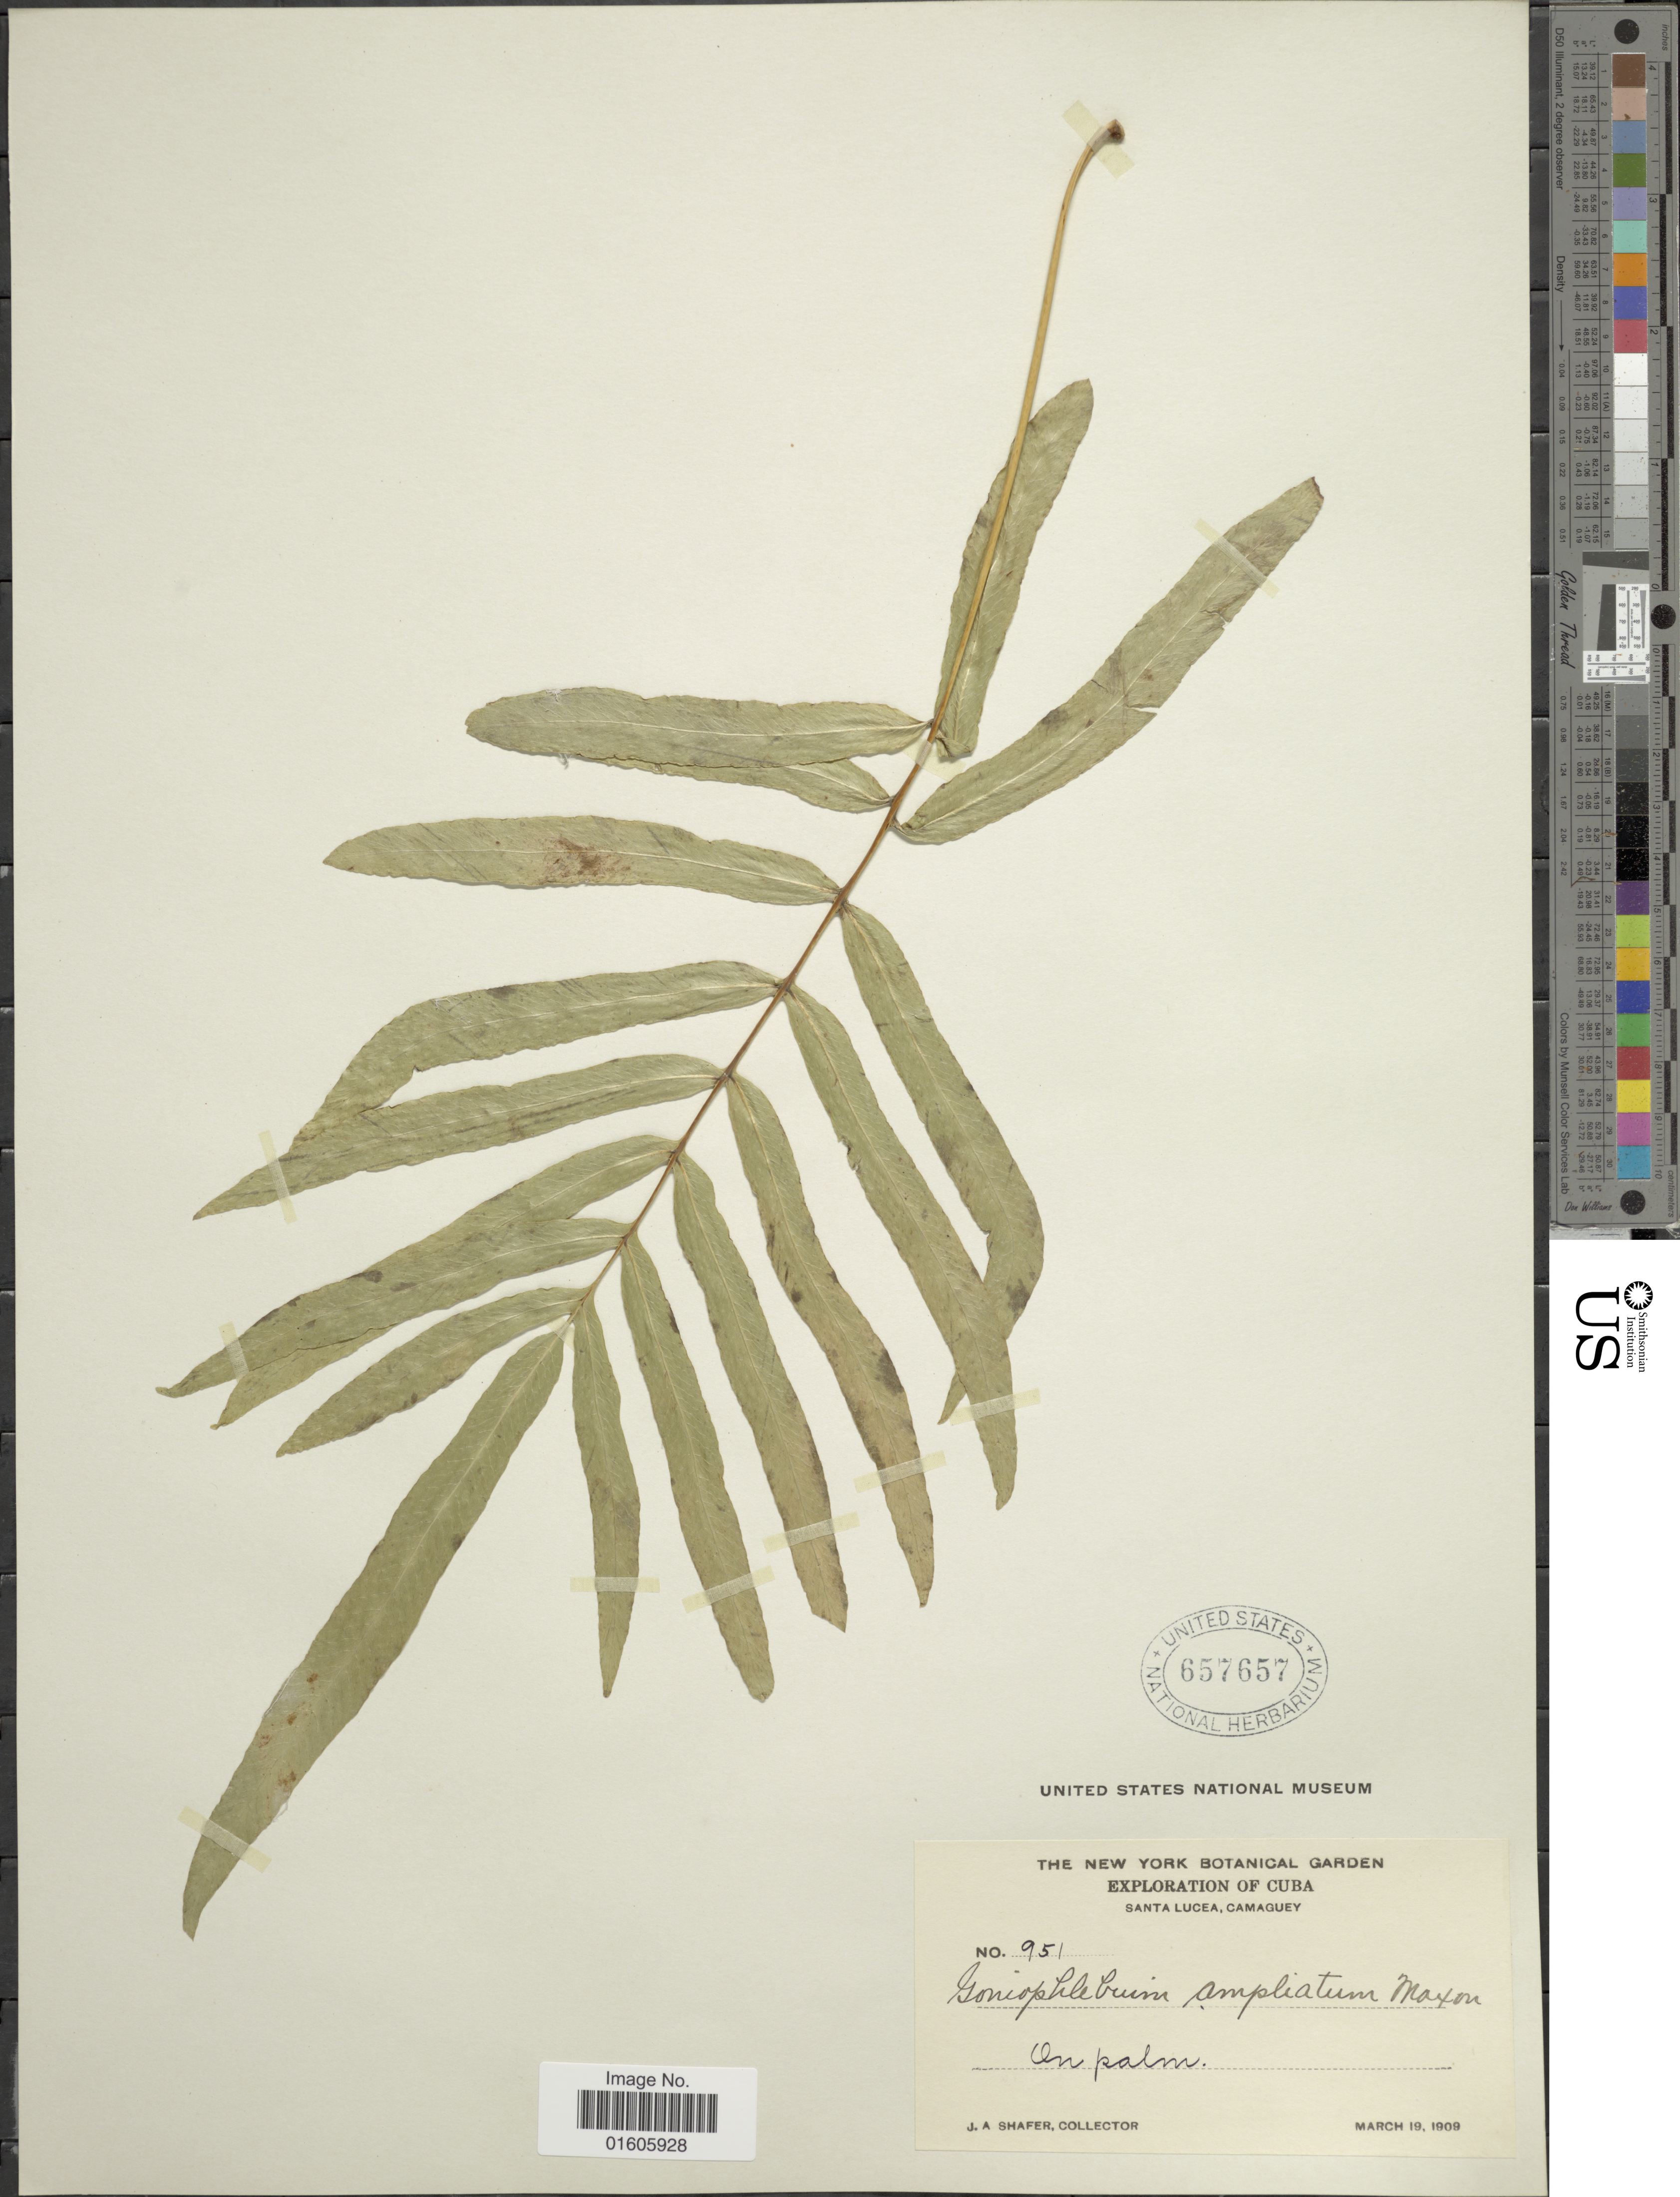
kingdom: Plantae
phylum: Tracheophyta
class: Polypodiopsida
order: Polypodiales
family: Polypodiaceae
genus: Serpocaulon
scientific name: Serpocaulon triseriale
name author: (Sw.) A.R. Sm.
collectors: J. A. Shafer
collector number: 951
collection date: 1909-03-19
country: Cuba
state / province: Camagüey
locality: Santa Lucea, Camaguey.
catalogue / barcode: US 657657